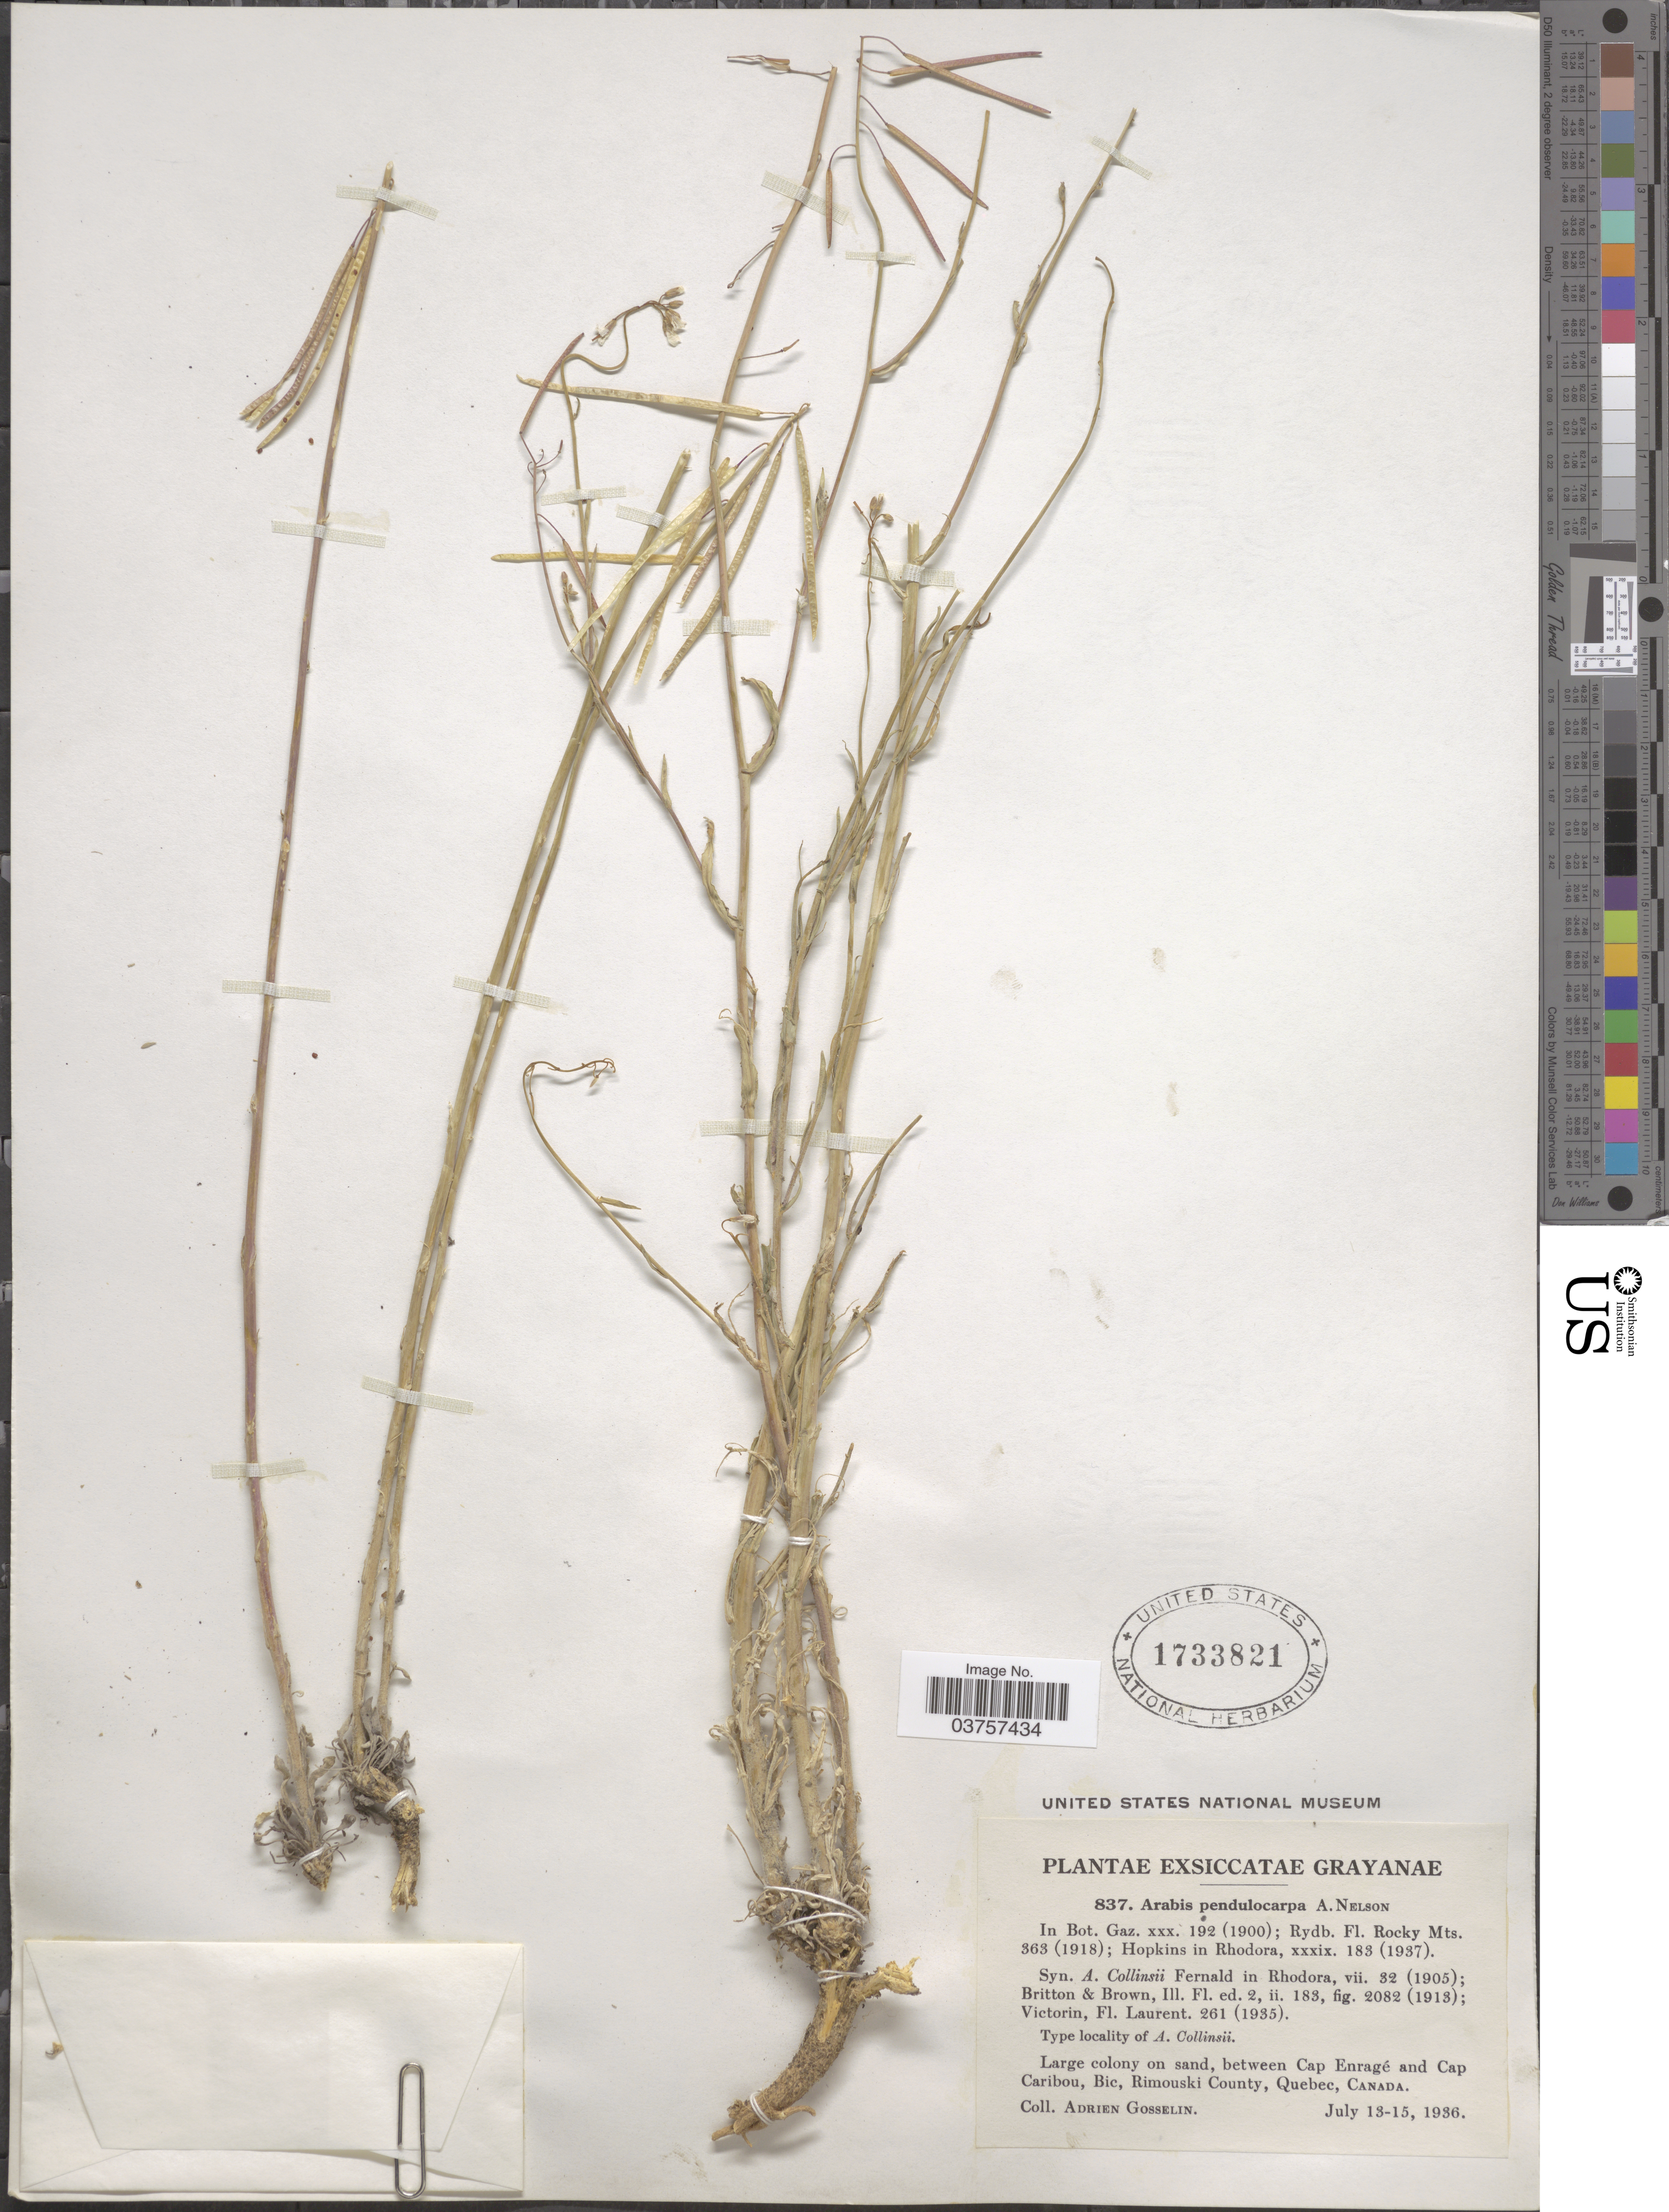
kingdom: Plantae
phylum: Tracheophyta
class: Magnoliopsida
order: Brassicales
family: Brassicaceae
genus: Arabis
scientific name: Arabis holboellii var. collinsii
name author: (Fernald) Rollins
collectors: A. Gosselin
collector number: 837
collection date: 1936-07-13/1936-07-15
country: Canada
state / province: Quebec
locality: Between Cap Enragé and Cap Caribou, Bic, Rimouski County.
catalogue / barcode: US 1733821